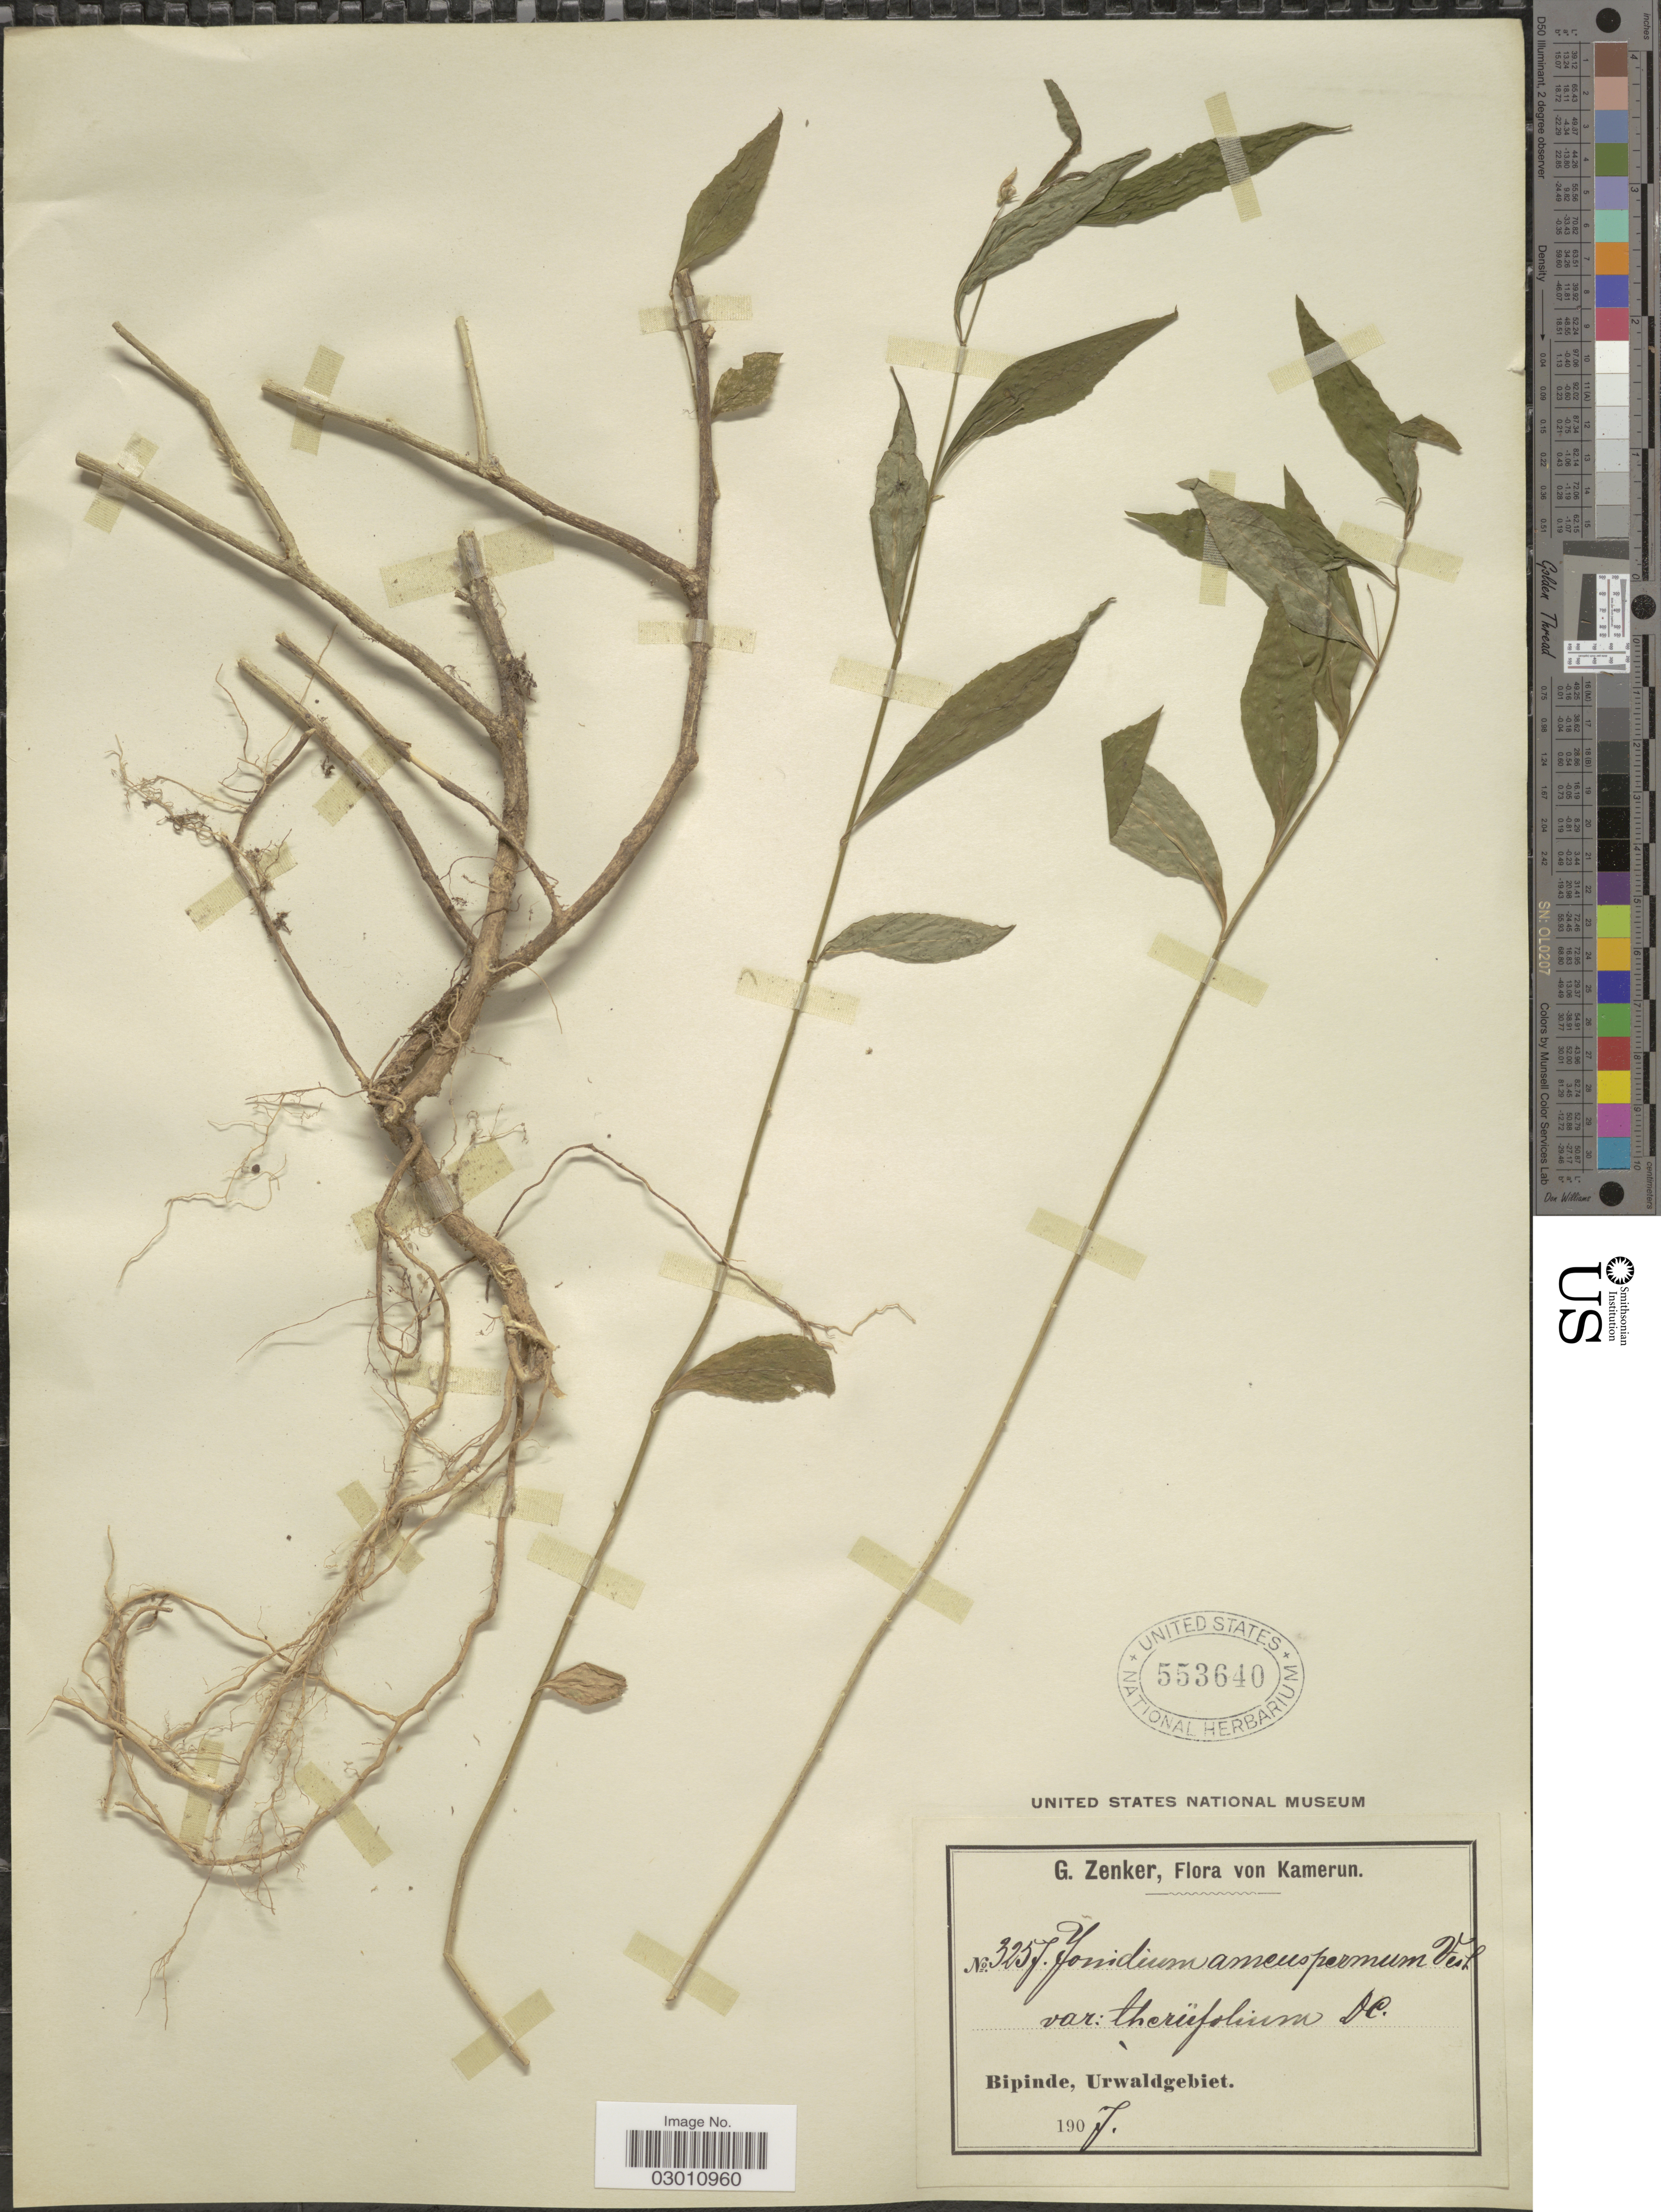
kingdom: Plantae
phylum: Tracheophyta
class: Magnoliopsida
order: Malpighiales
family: Violaceae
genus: Pigea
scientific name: Pigea enneasperma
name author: (L.) P.I. Forst.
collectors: G. A. Zenker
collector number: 3257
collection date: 1907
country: Cameroon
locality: Kamerun. Bipinde, Urwaldgebiet.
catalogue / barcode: US 553640